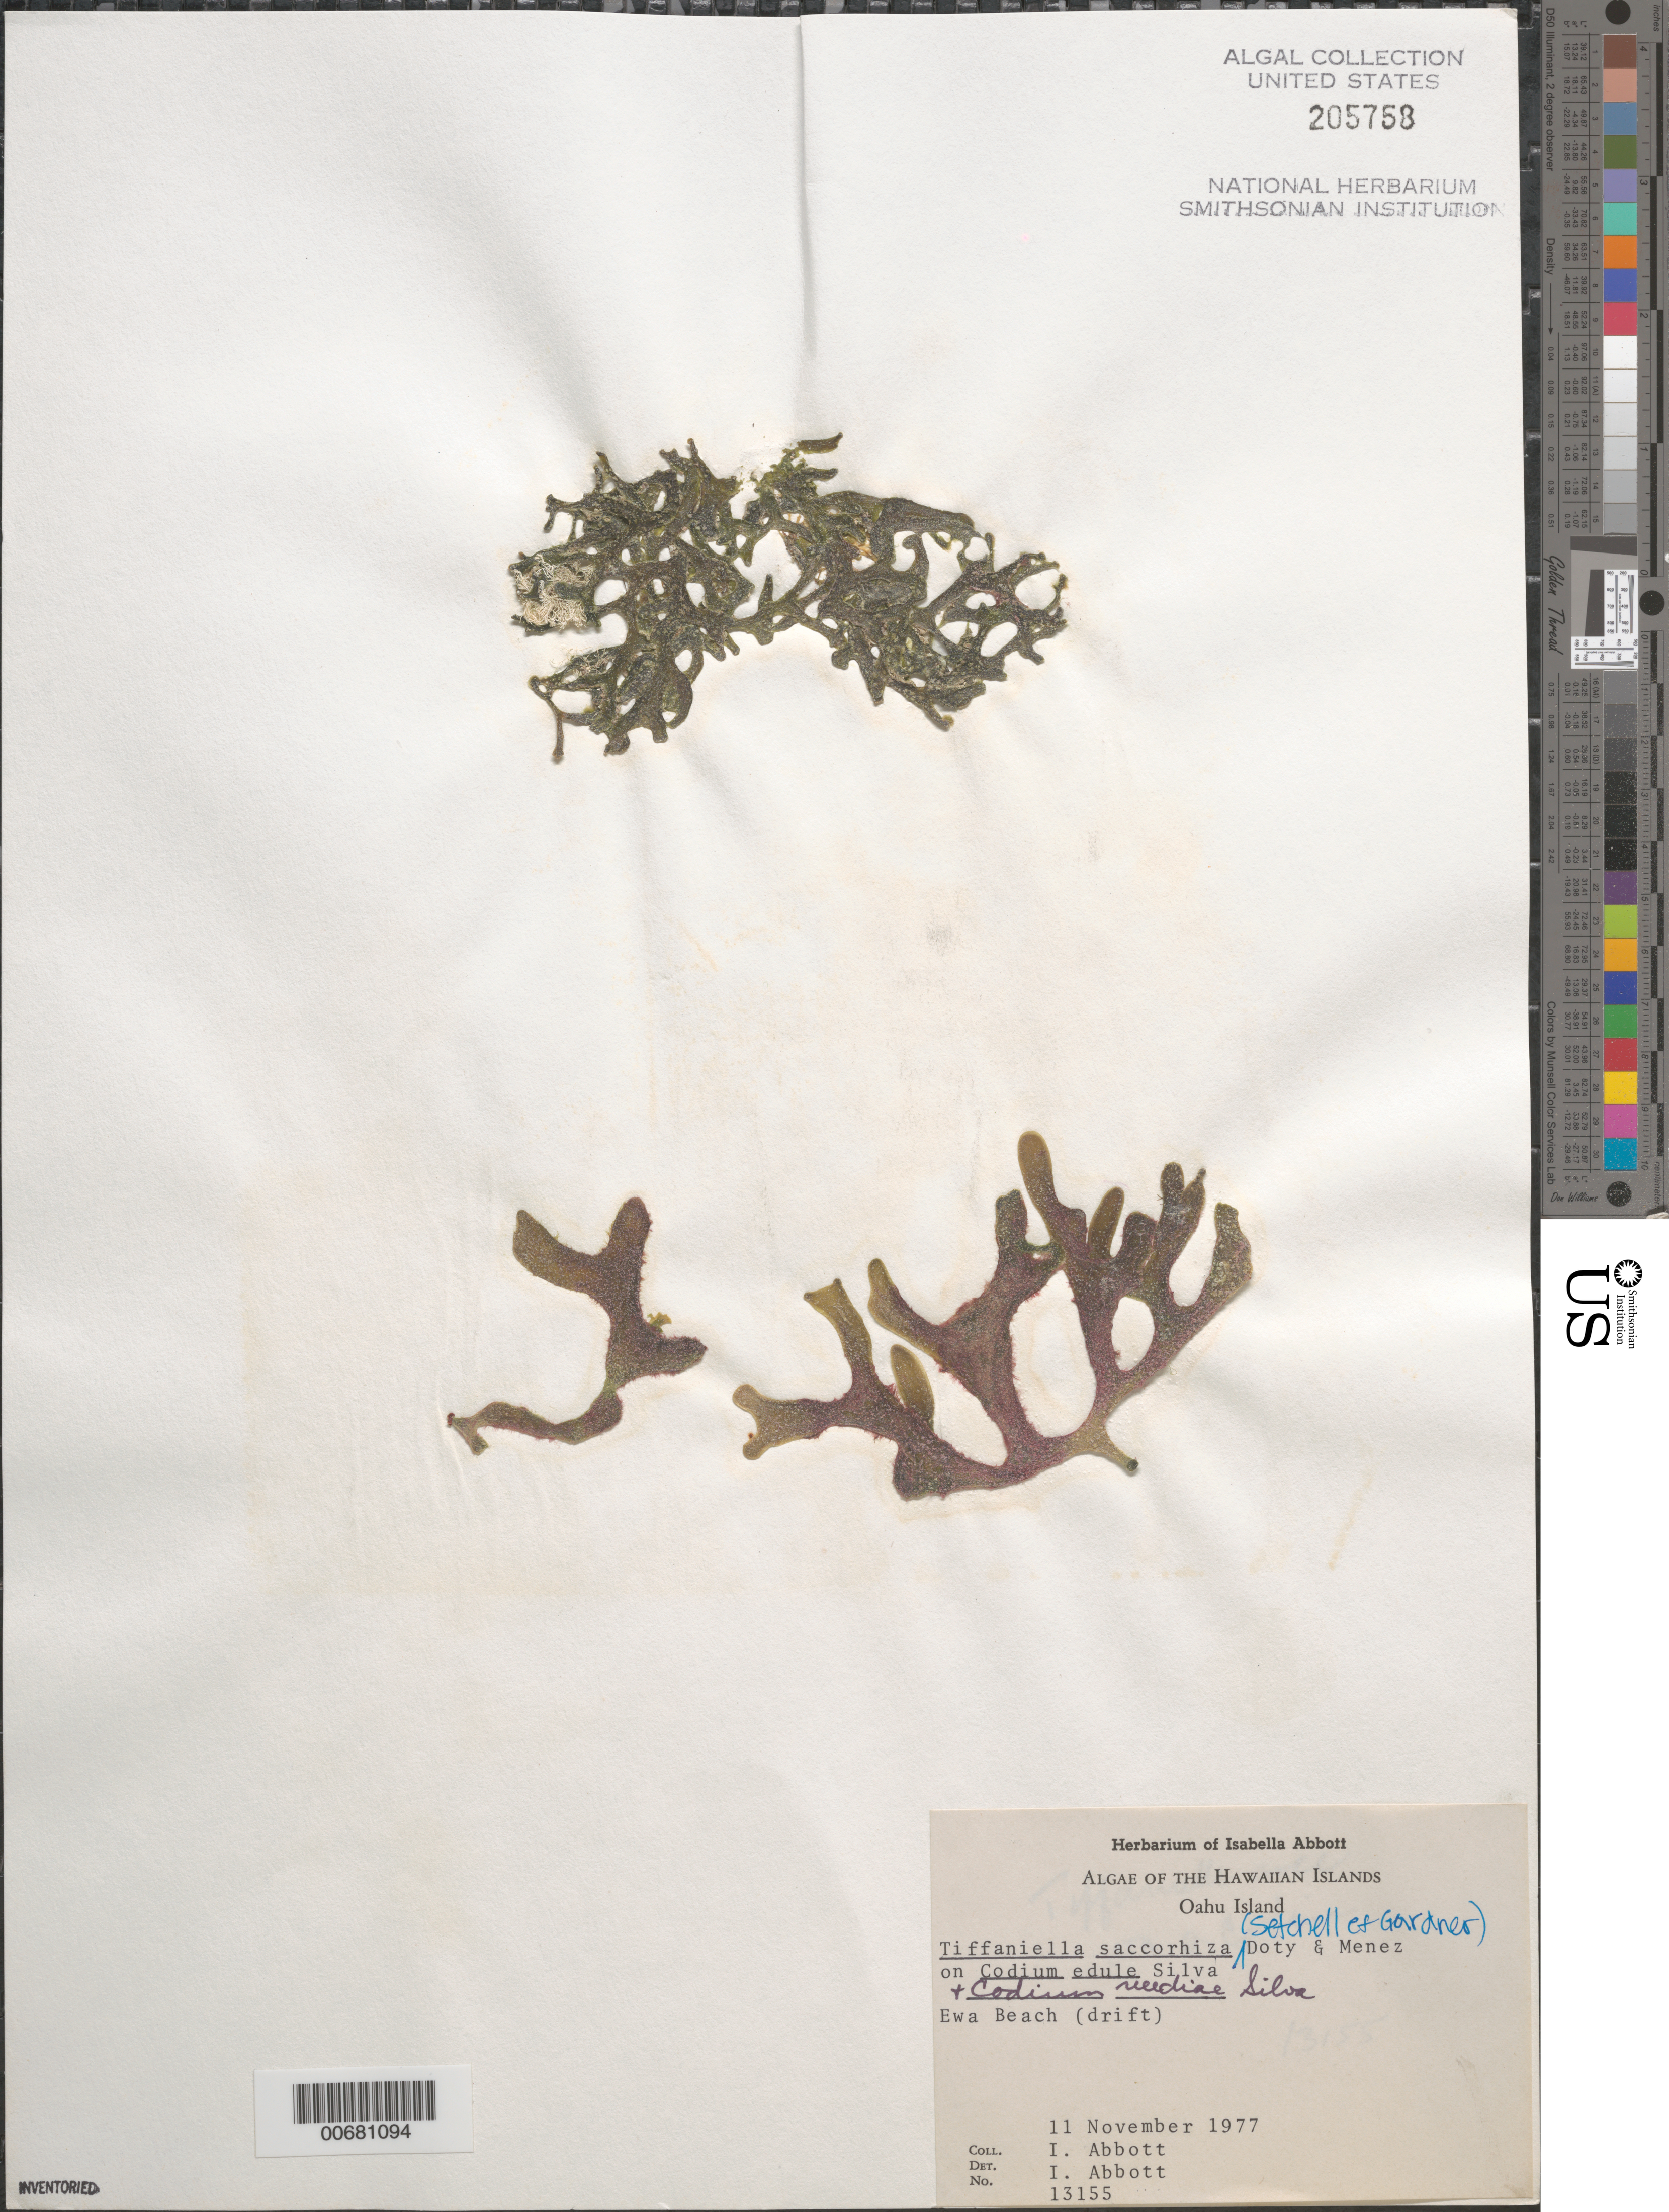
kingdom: Plantae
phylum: Rhodophyta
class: Florideophyceae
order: Ceramiales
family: Wrangeliaceae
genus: Tiffaniella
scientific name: Tiffaniella saccorhiza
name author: (Setch. & N.L. Gardner) Doty & Menez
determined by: Abbott, Isabella A.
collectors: I. A. Abbott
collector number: IAA 13155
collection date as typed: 11 Nov 1977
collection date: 1977-11-11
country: United States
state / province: Hawaii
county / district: Honolulu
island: Oahu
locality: Ewa Beach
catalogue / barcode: US 205758